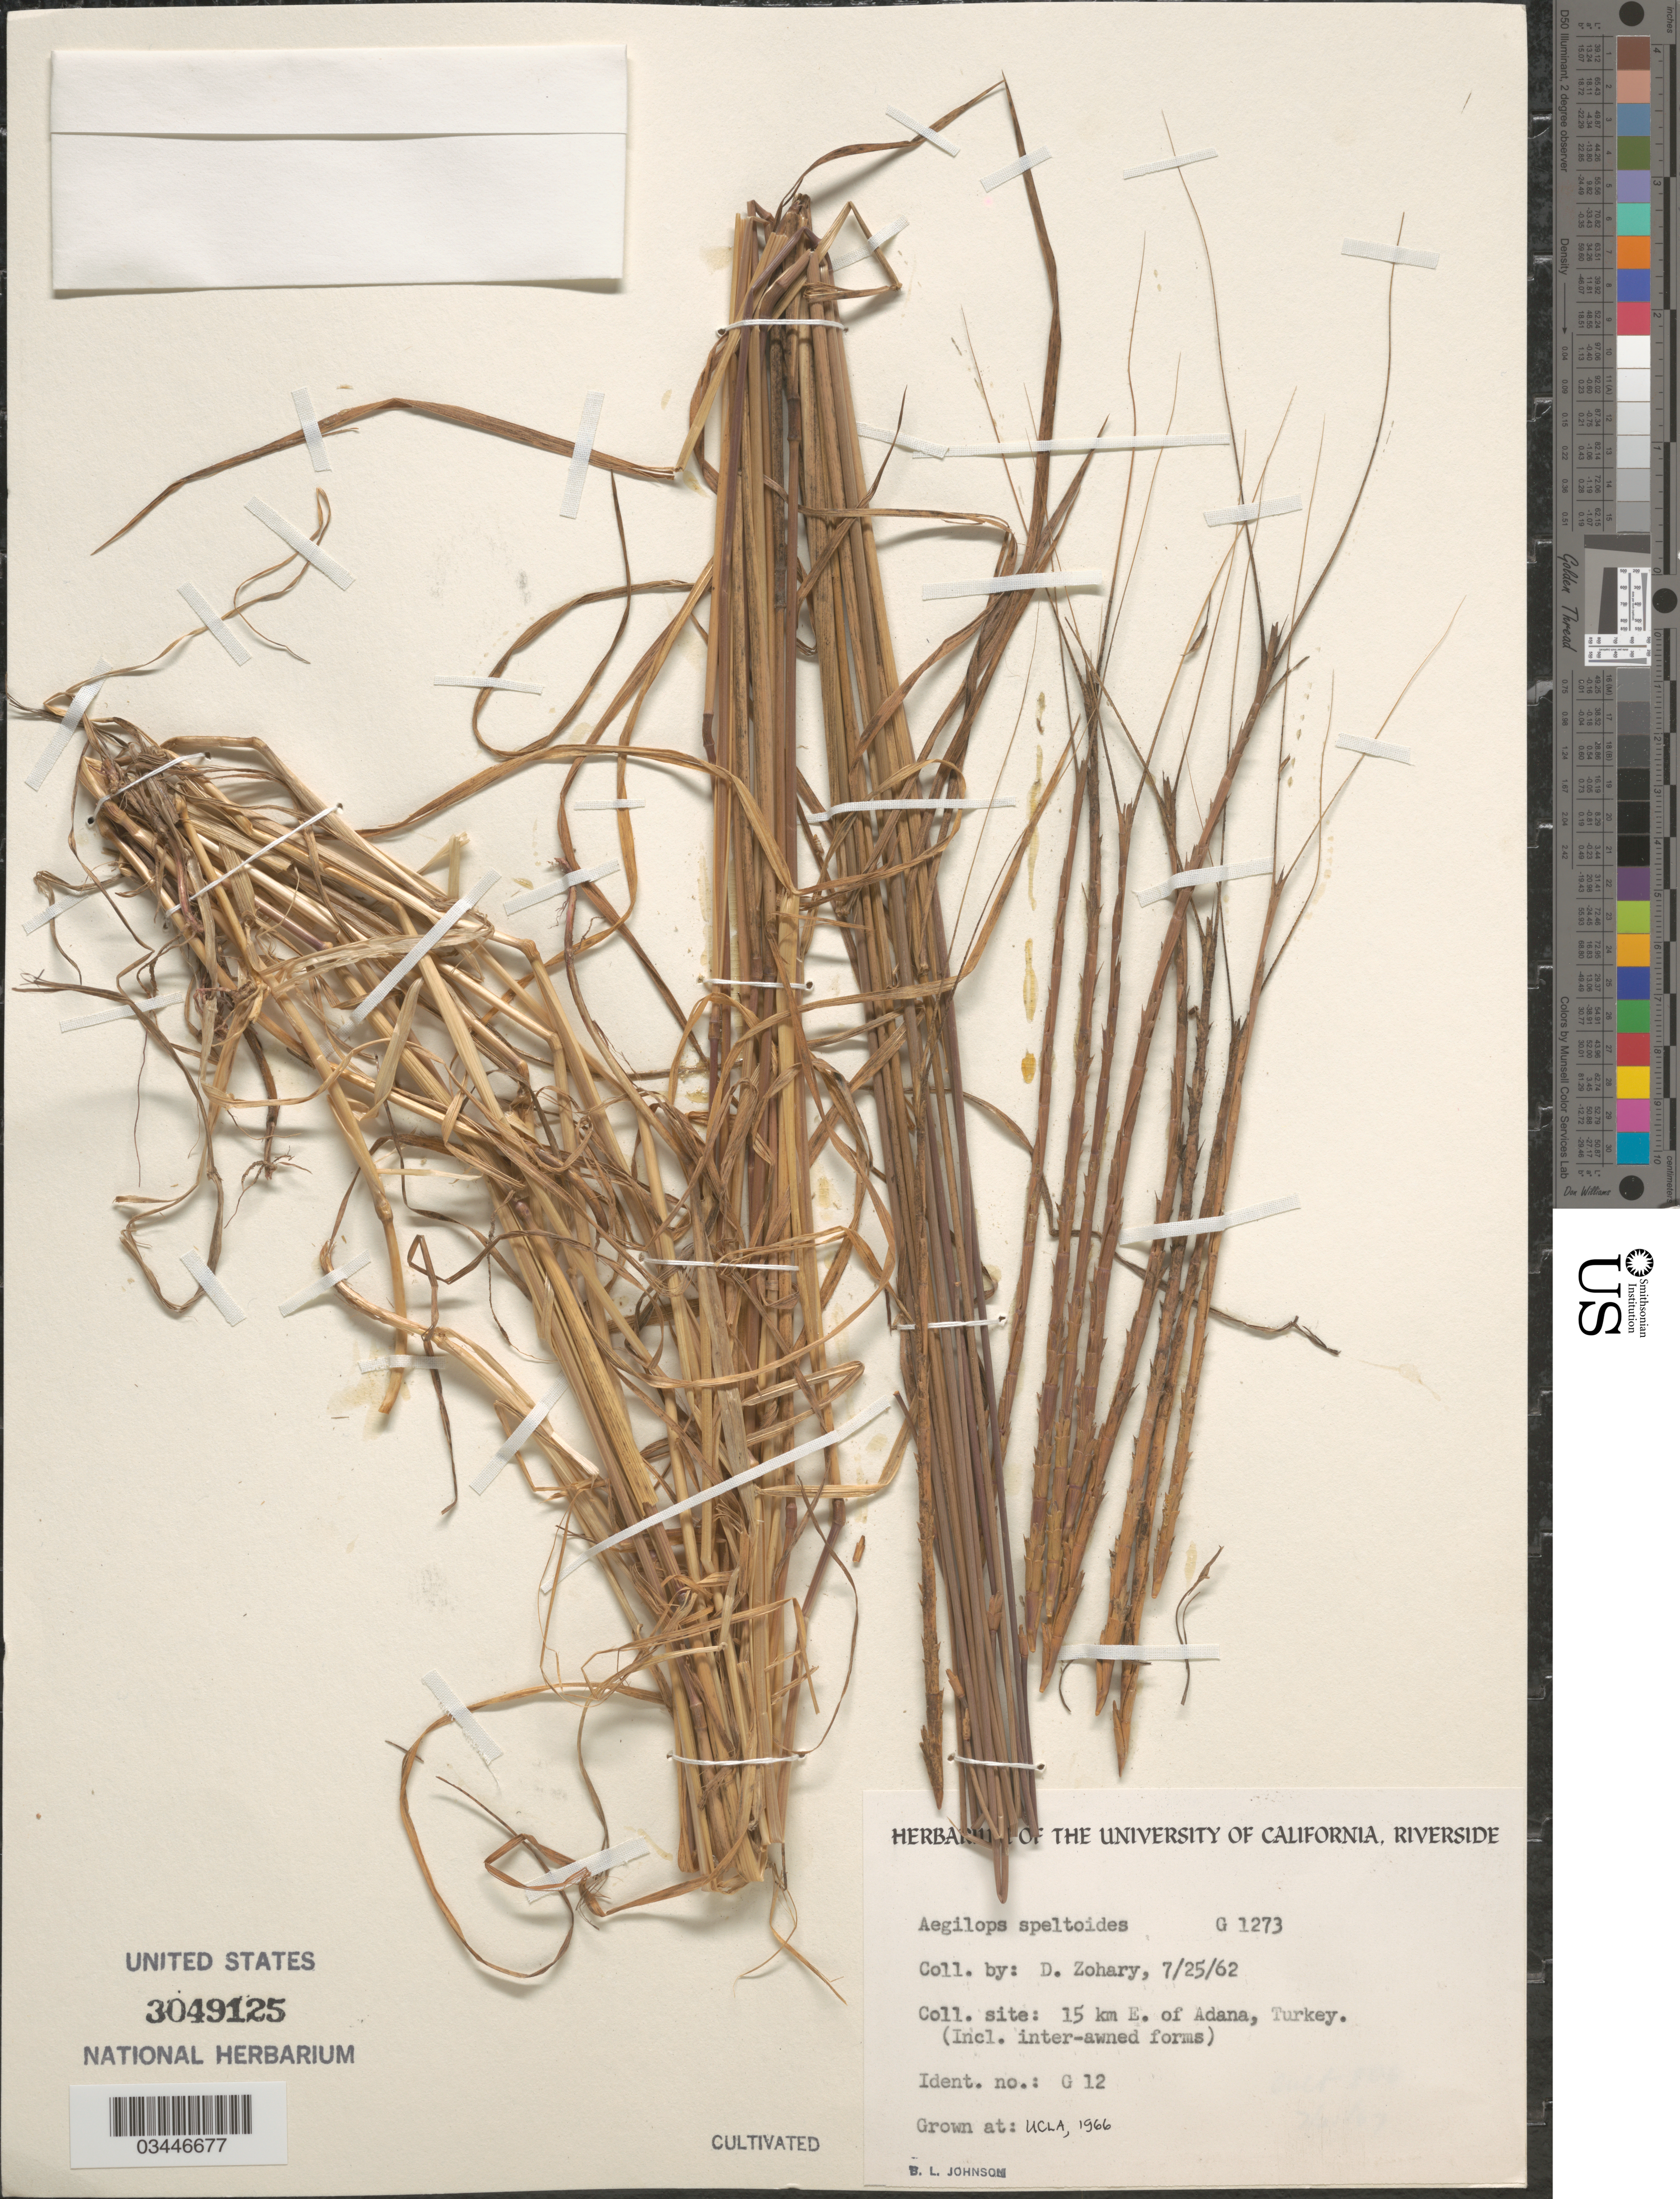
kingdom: Plantae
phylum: Tracheophyta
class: Liliopsida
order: Poales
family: Poaceae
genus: Aegilops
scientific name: Aegilops speltoides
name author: Tausch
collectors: B. Johnson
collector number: G1273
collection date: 1966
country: United States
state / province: California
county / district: Los Angeles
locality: UCLA.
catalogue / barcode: US 3049125